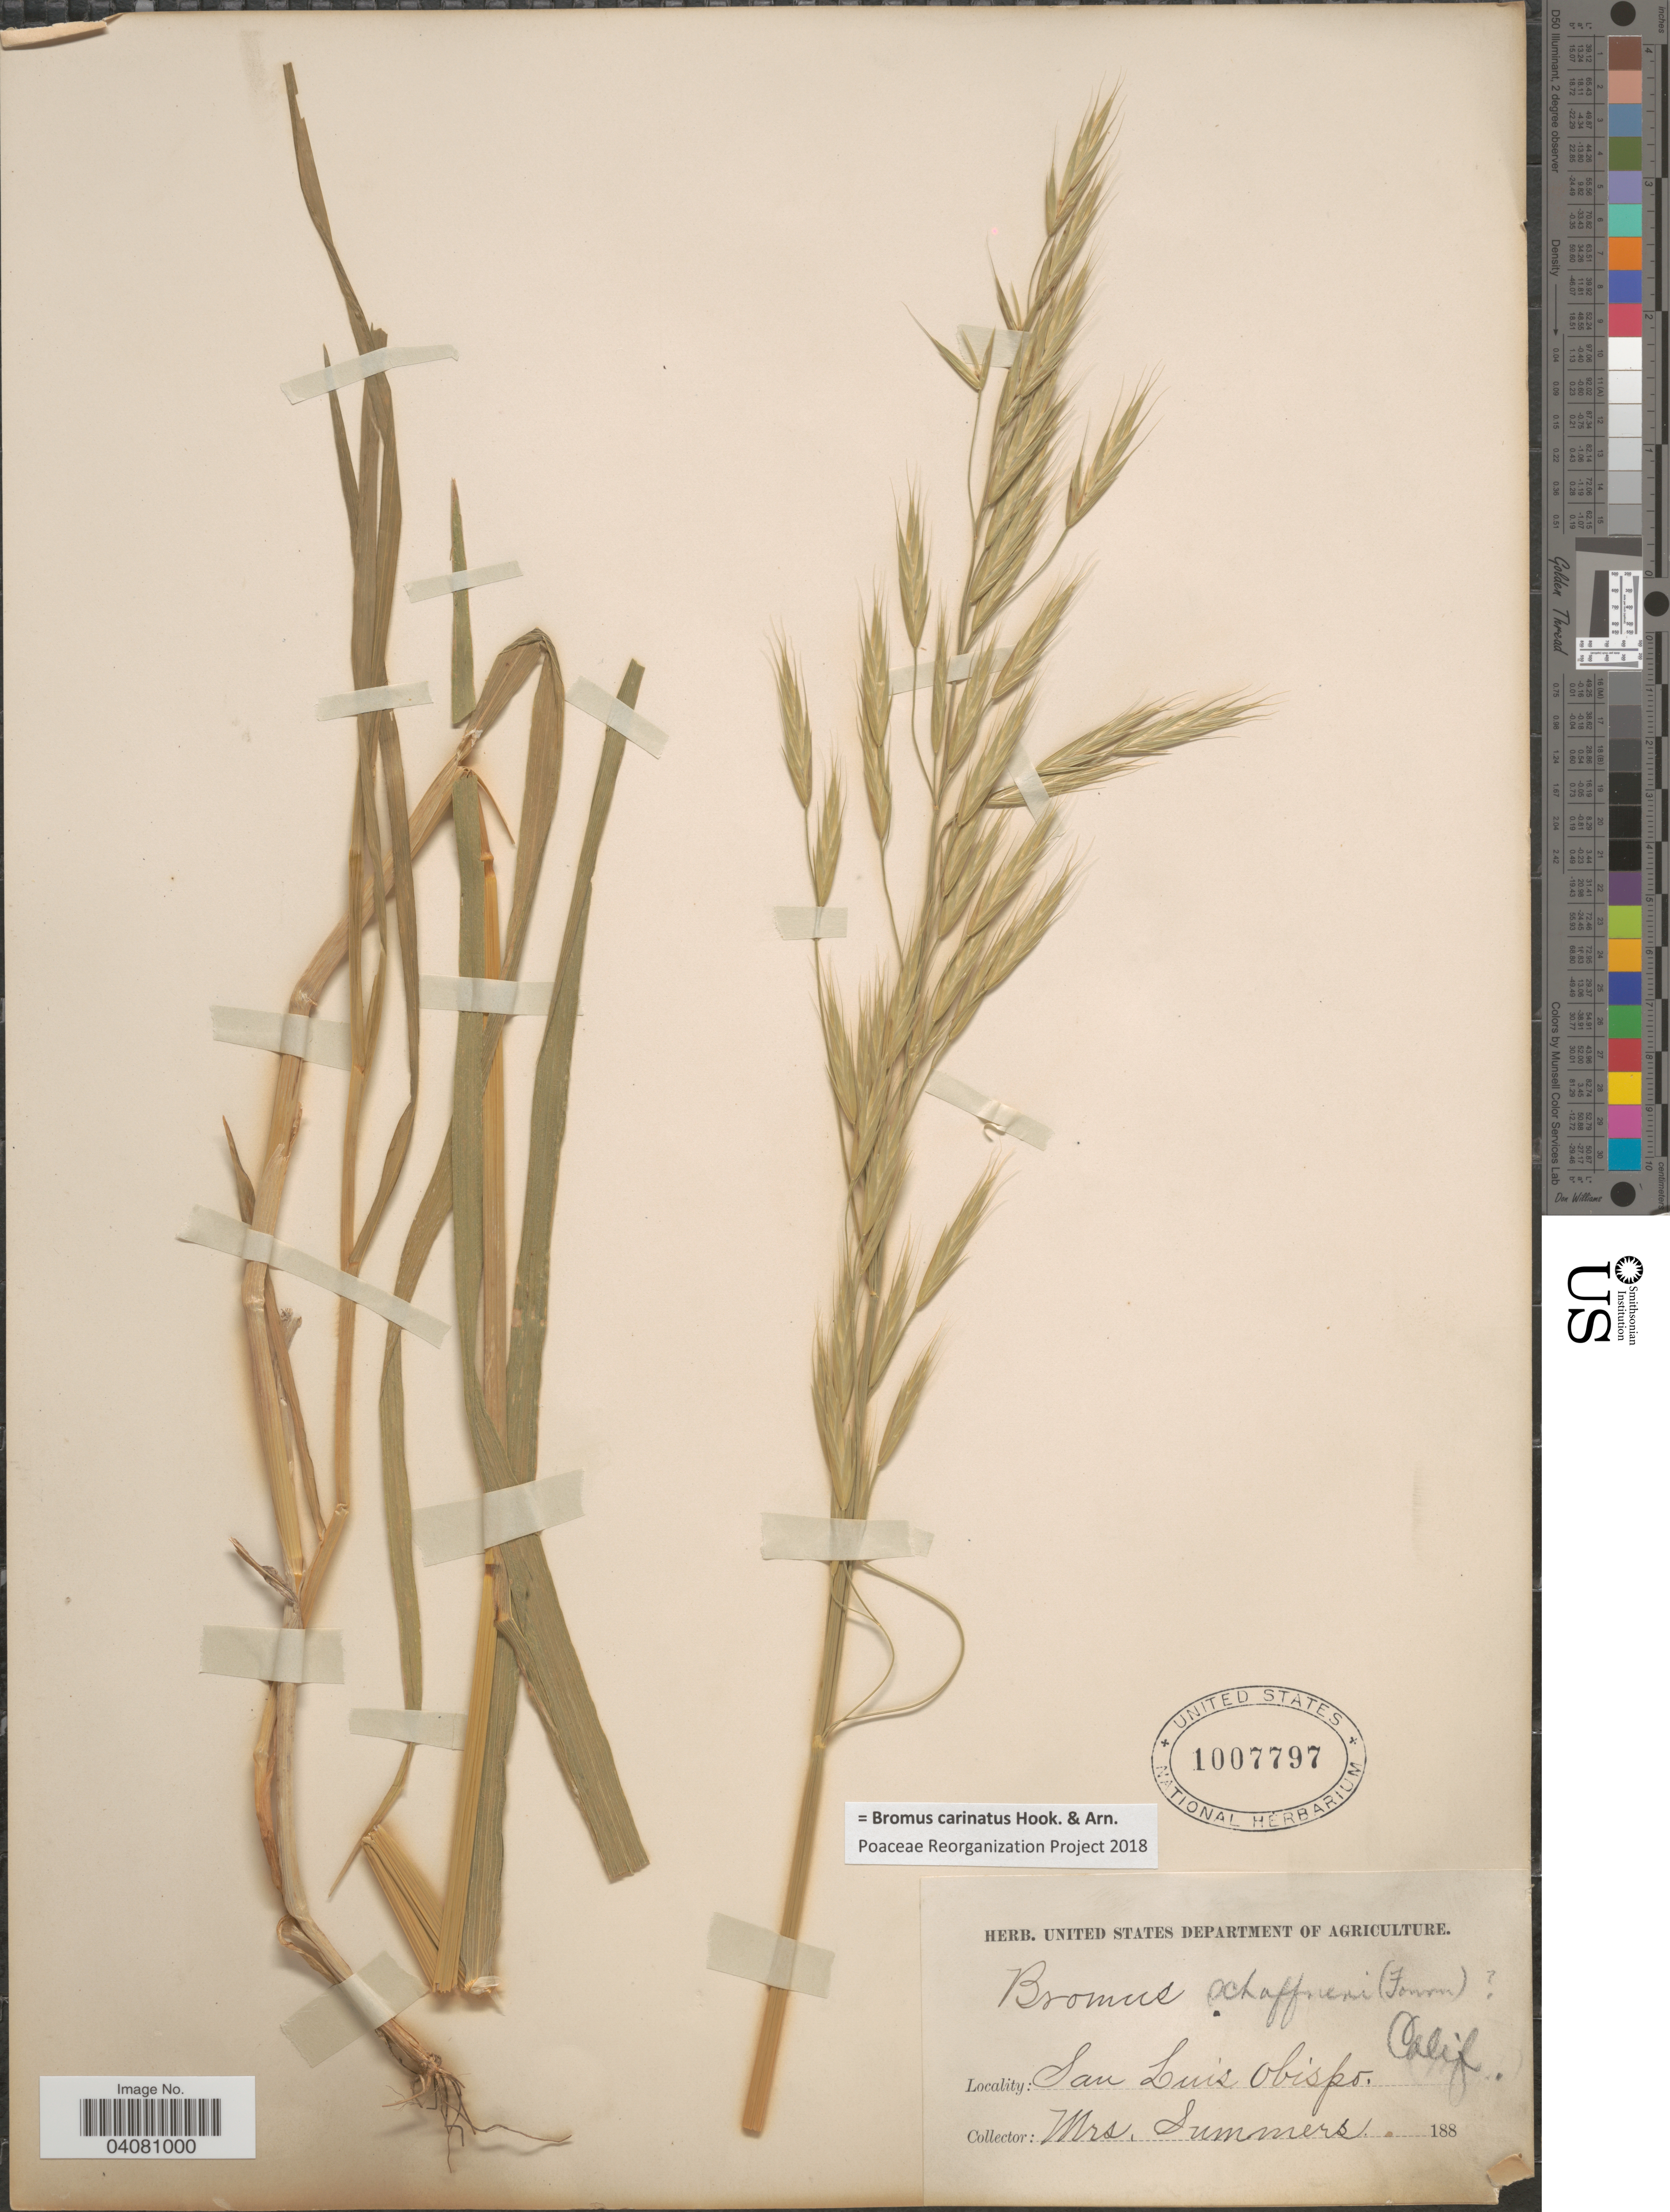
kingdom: Plantae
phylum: Tracheophyta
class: Liliopsida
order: Poales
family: Poaceae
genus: Bromus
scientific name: Bromus carinatus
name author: Hook. & Arn.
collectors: Summers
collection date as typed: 188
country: United States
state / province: California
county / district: San Luis Obispo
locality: San Luis Obispo.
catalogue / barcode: US 1007797